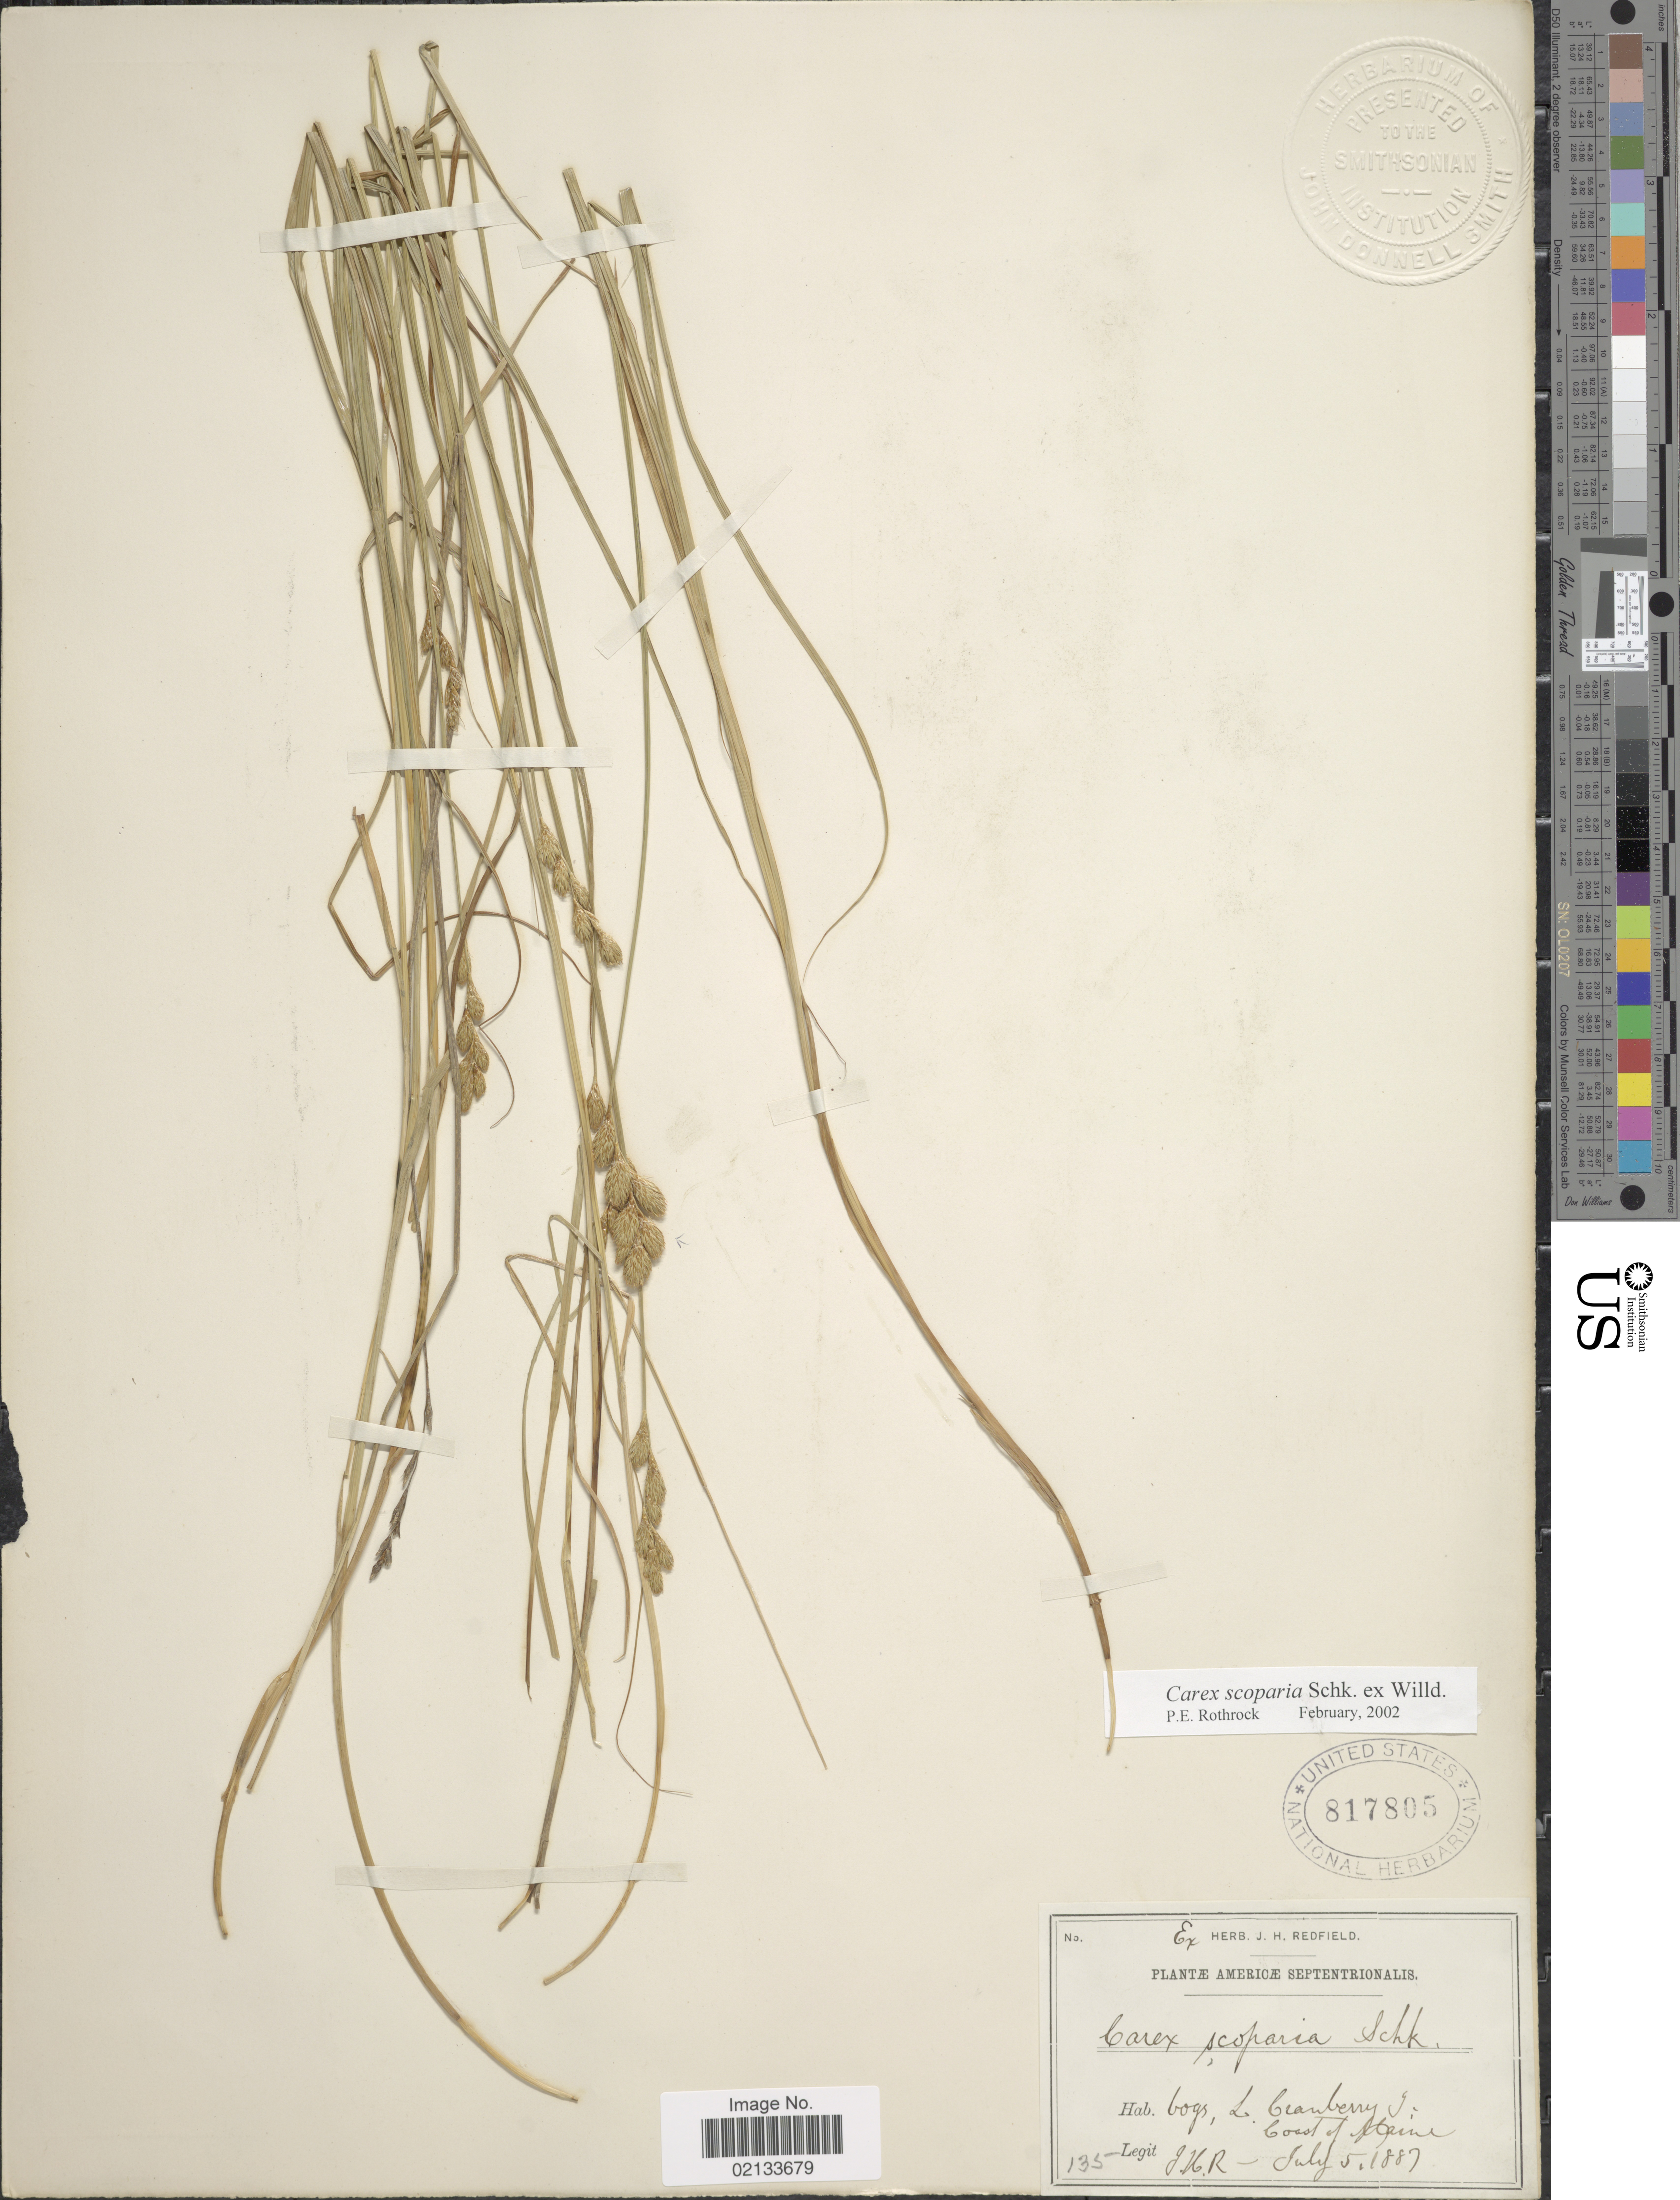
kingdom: Plantae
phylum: Tracheophyta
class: Liliopsida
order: Poales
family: Cyperaceae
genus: Carex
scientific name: Carex scoparia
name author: Schkuhr ex Willd.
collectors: J. Redfield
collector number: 135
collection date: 1887-07-05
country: United States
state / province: Maine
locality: Americæ Septentrionalis, bogs, L Cranberry I., Coast of Maine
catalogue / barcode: US 817805